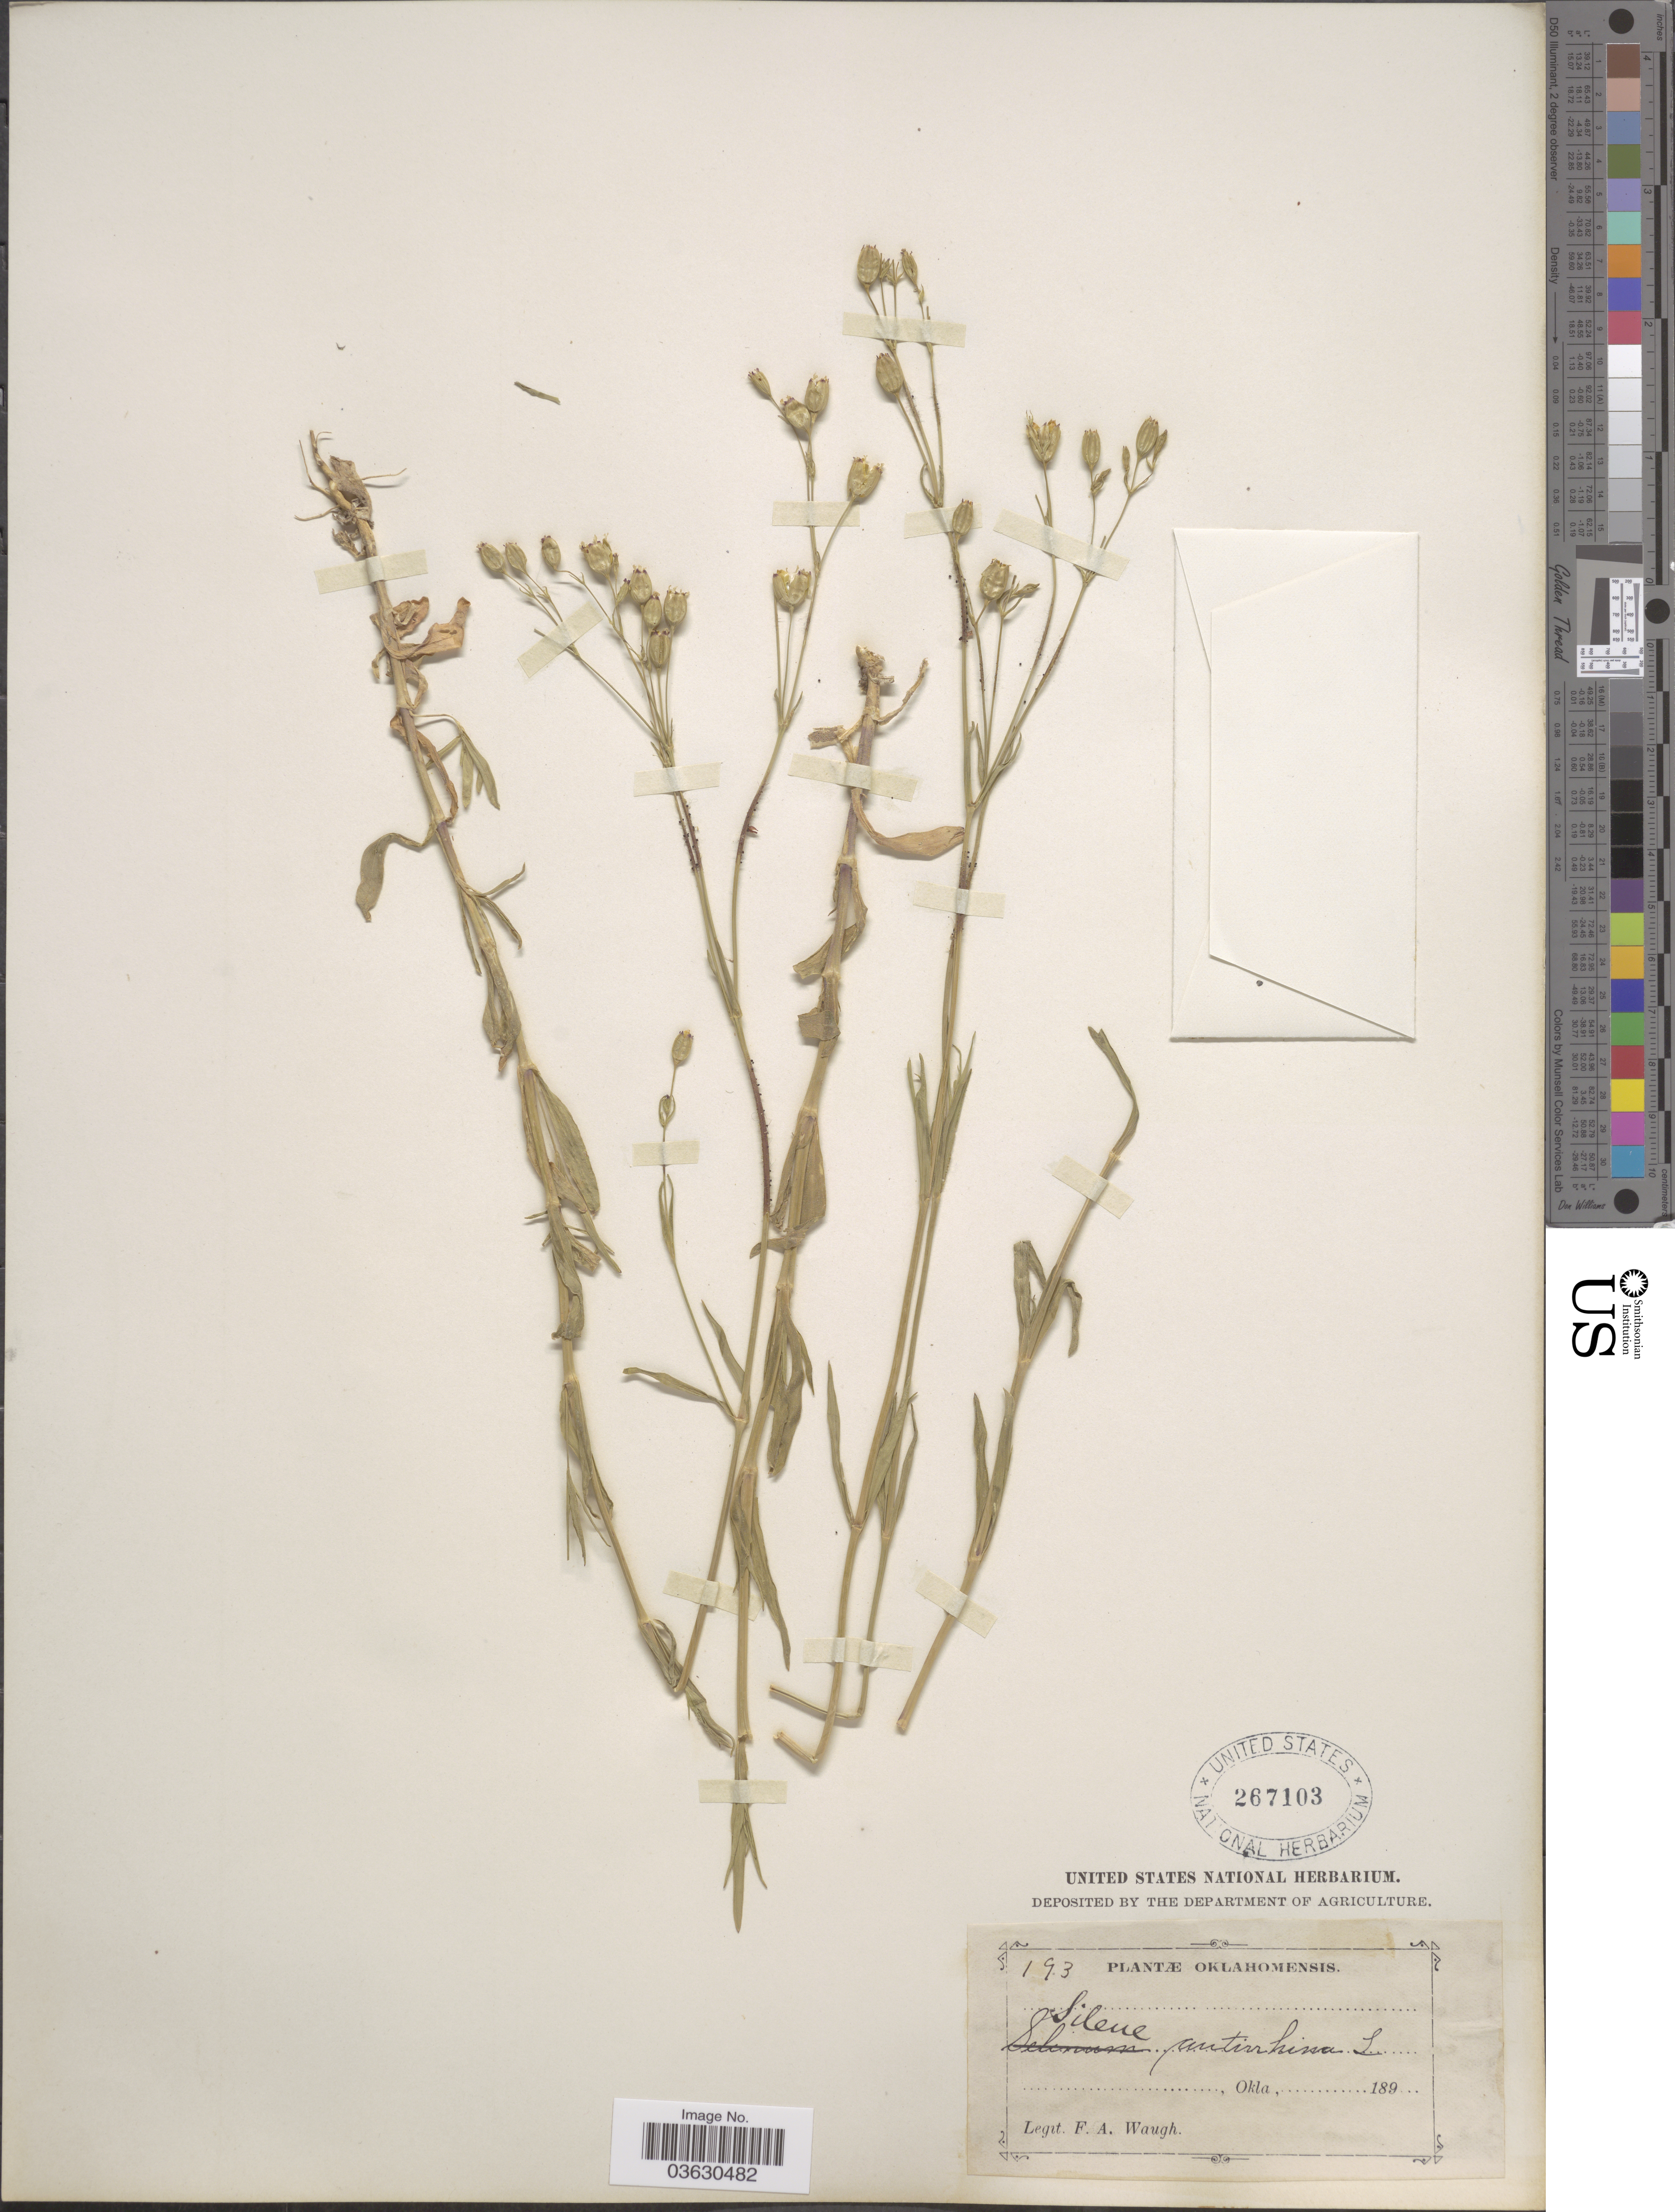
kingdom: Plantae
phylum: Tracheophyta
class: Magnoliopsida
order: Caryophyllales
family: Caryophyllaceae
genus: Silene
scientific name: Silene antirrhina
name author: L.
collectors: F. Waugh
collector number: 193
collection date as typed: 189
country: United States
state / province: Oklahoma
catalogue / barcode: US 267103